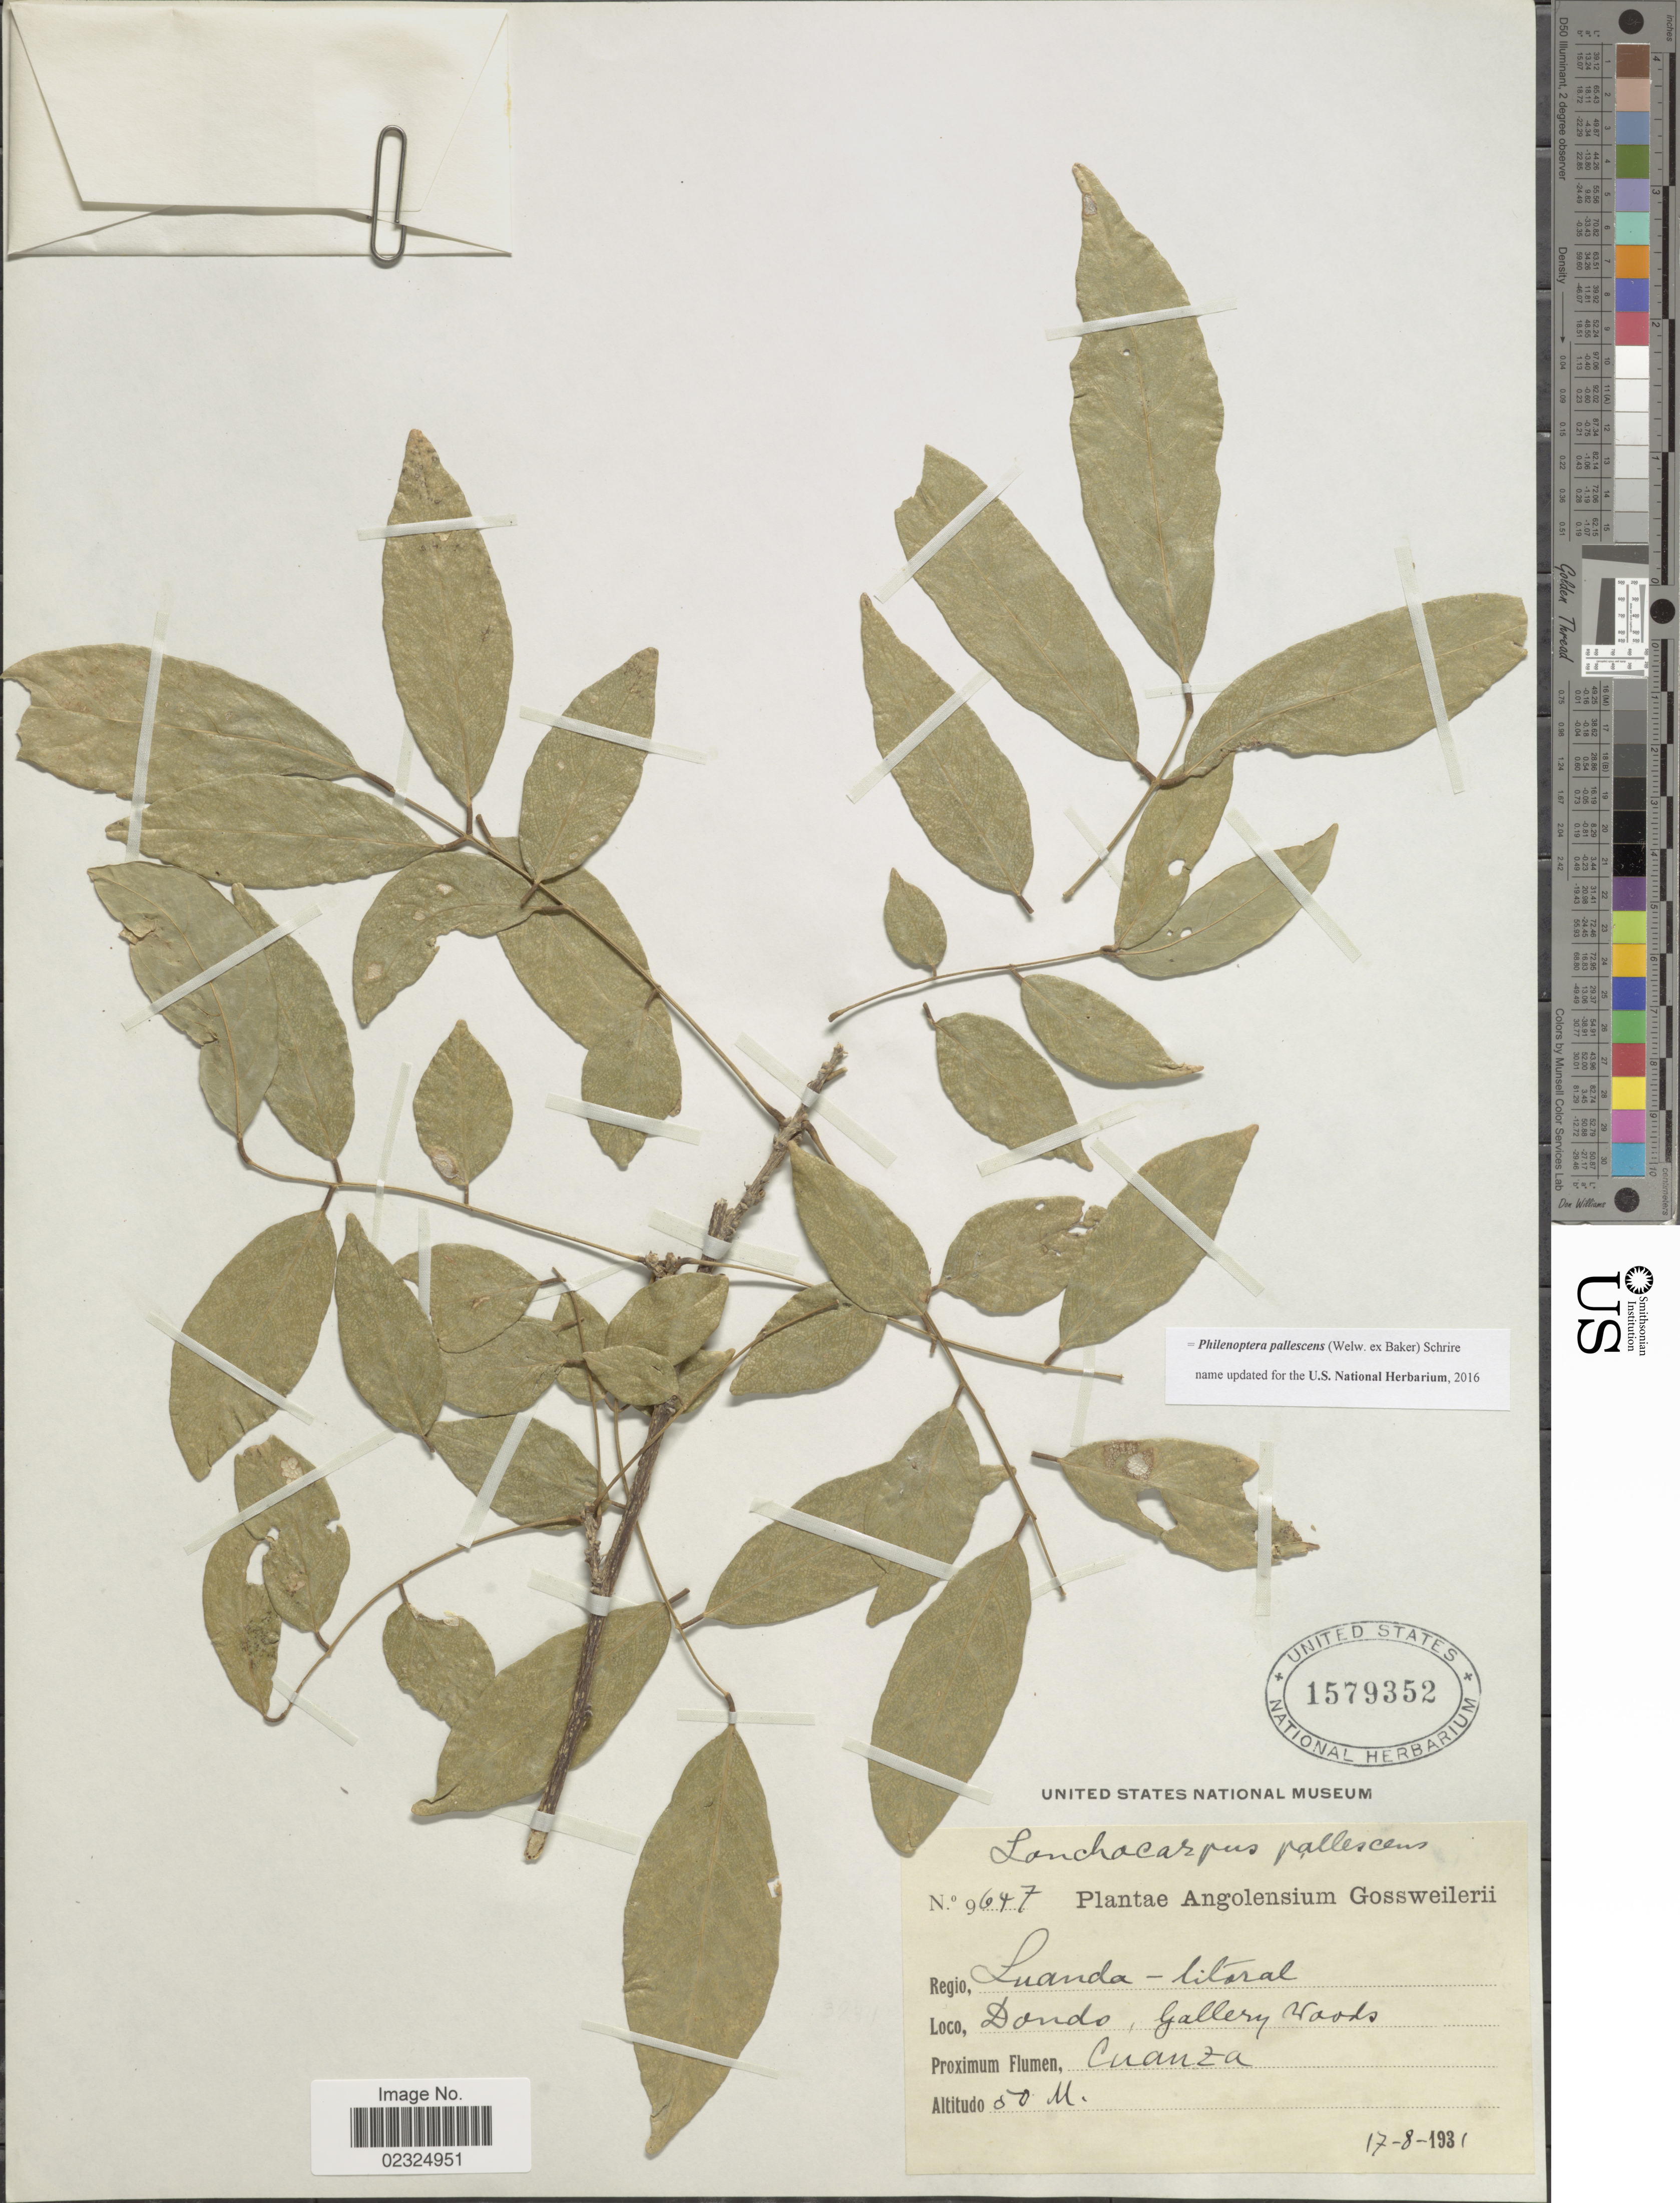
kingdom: Plantae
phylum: Tracheophyta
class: Magnoliopsida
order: Fabales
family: Fabaceae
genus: Philenoptera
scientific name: Philenoptera pallescens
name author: (Welw. ex Baker) Schrire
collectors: -. Gossweiler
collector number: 9647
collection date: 1931-08-17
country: Angola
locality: Dondo, gallery woods, Cuanza.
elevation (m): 50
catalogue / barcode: US 1579352